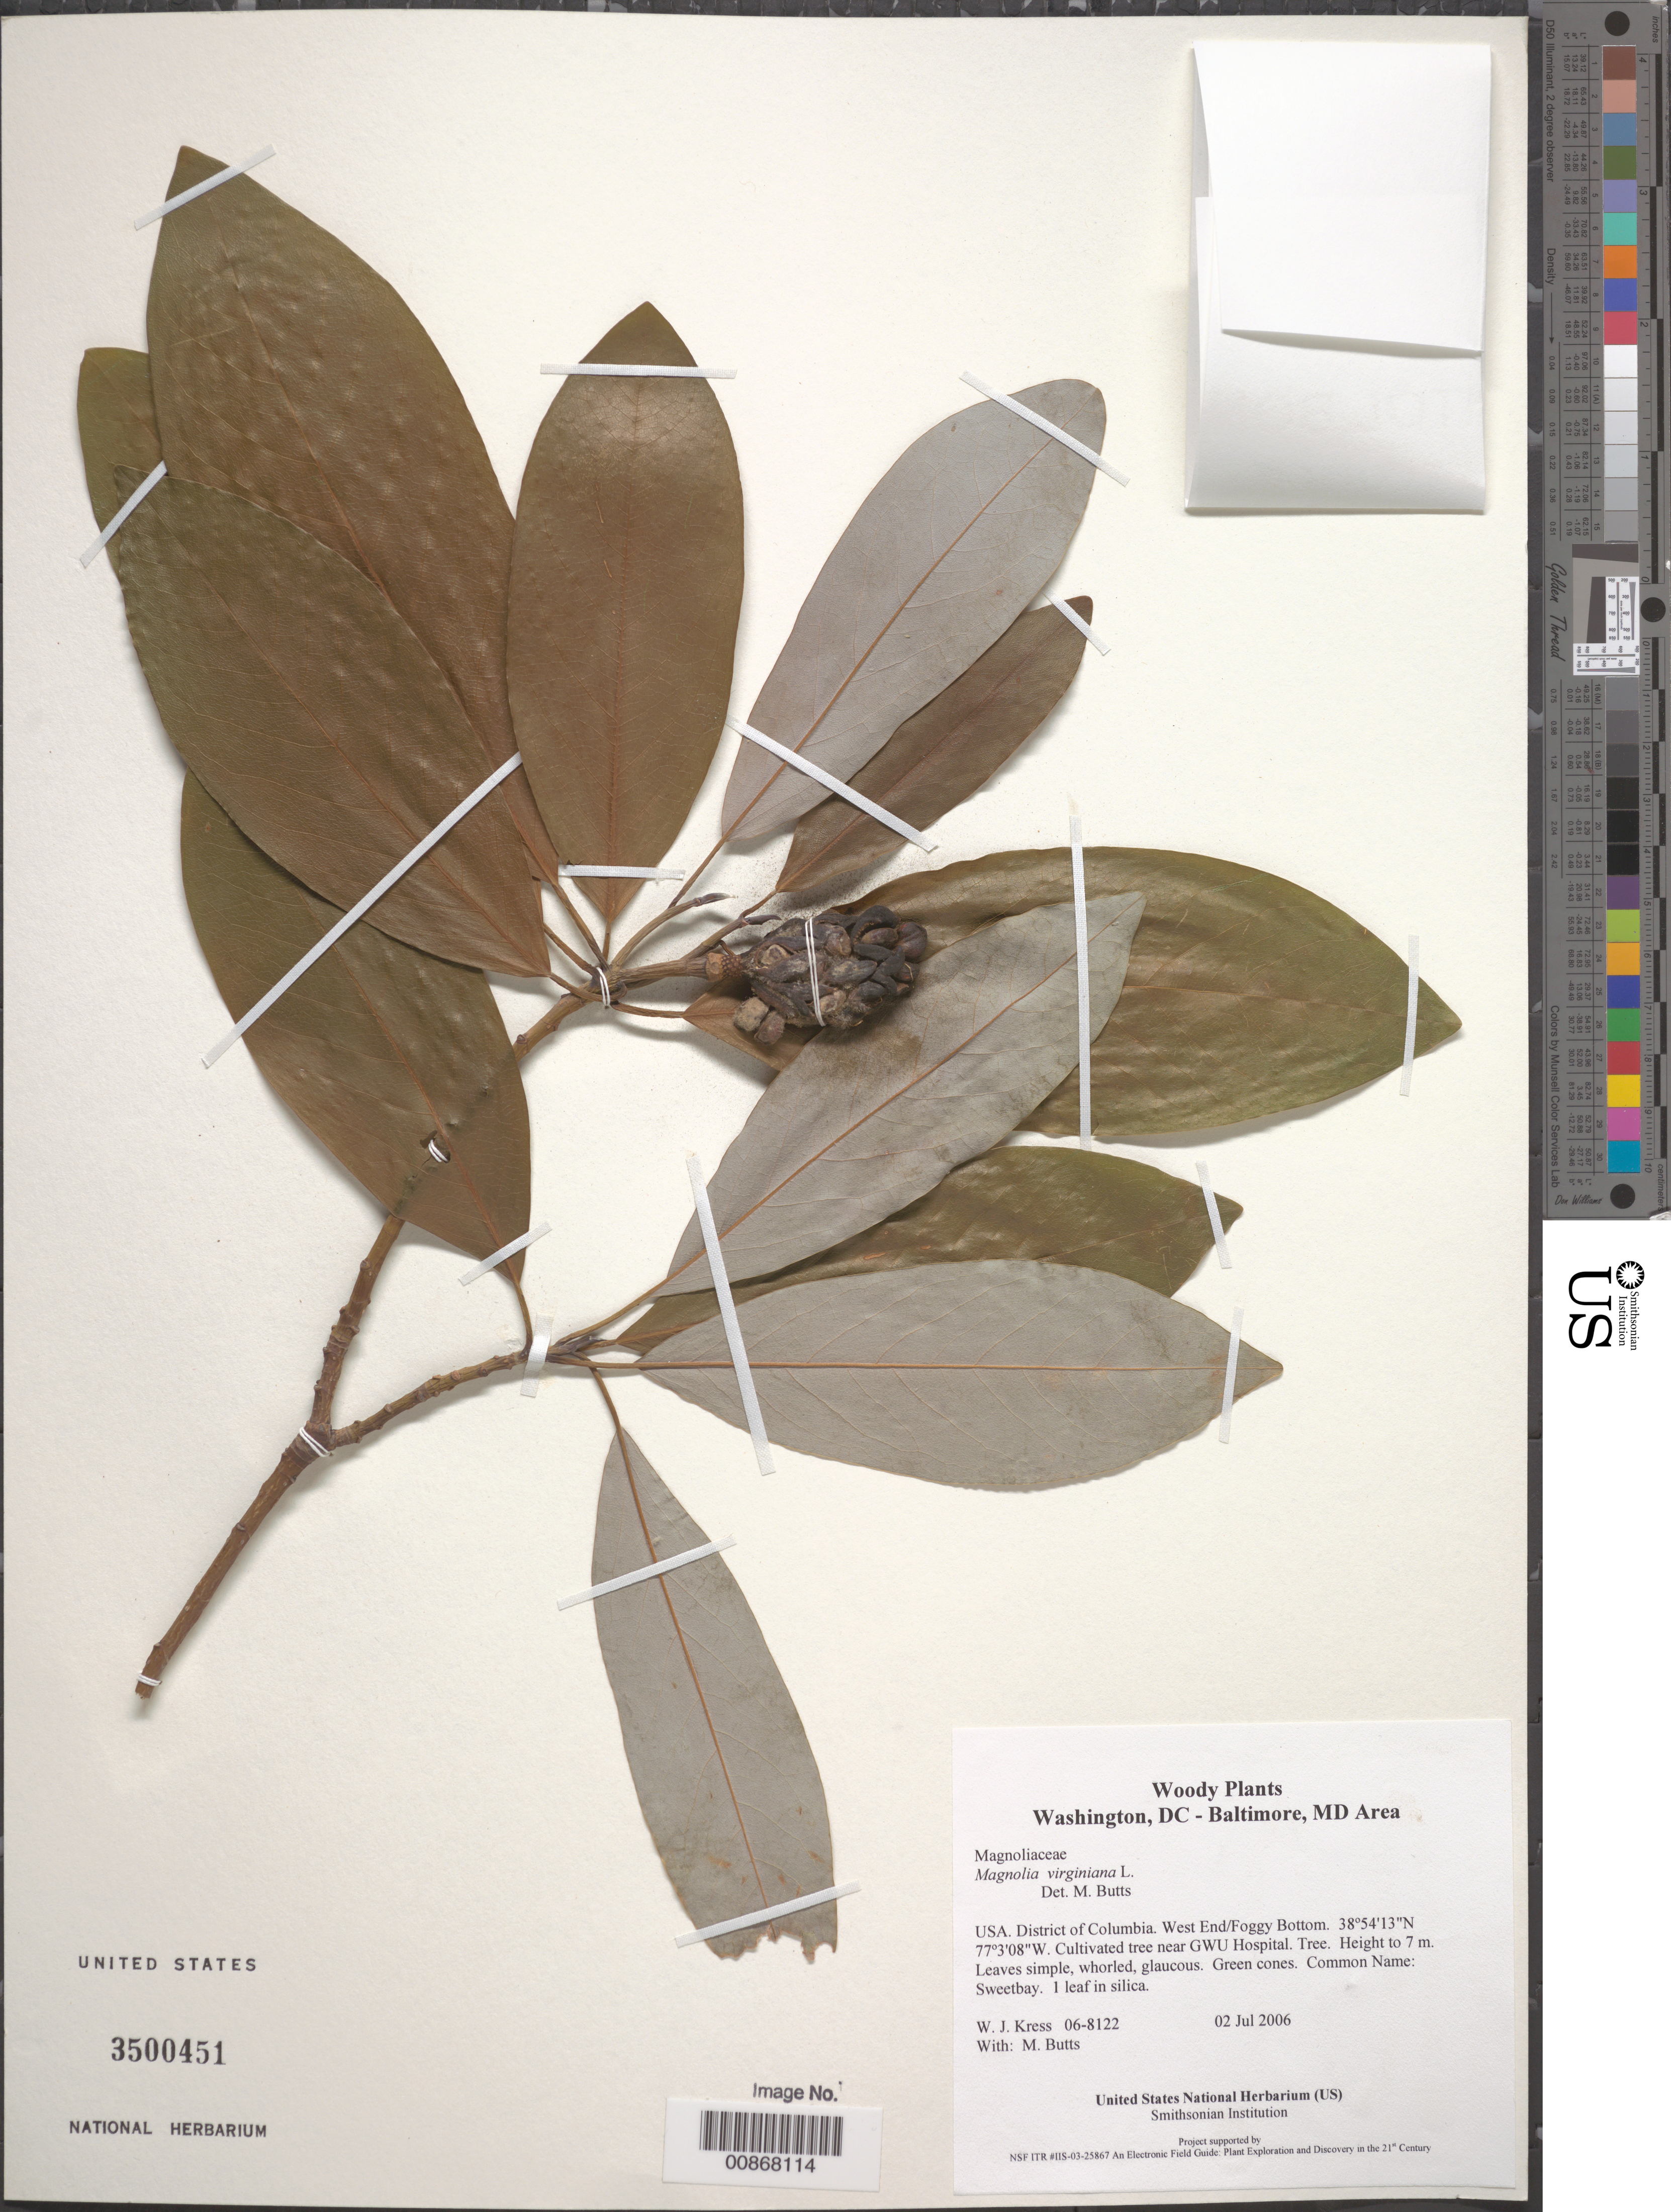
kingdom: Plantae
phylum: Tracheophyta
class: Magnoliopsida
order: Magnoliales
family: Magnoliaceae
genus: Magnolia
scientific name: Magnolia virginiana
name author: L.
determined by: Butts, M. B.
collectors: W. J. Kress & M. B. Butts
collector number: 06-8122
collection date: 2006-07-02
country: United States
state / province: District of Columbia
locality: West End/Foggy Bottom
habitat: Cultivated tree near GWU Hospital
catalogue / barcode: US 3500451